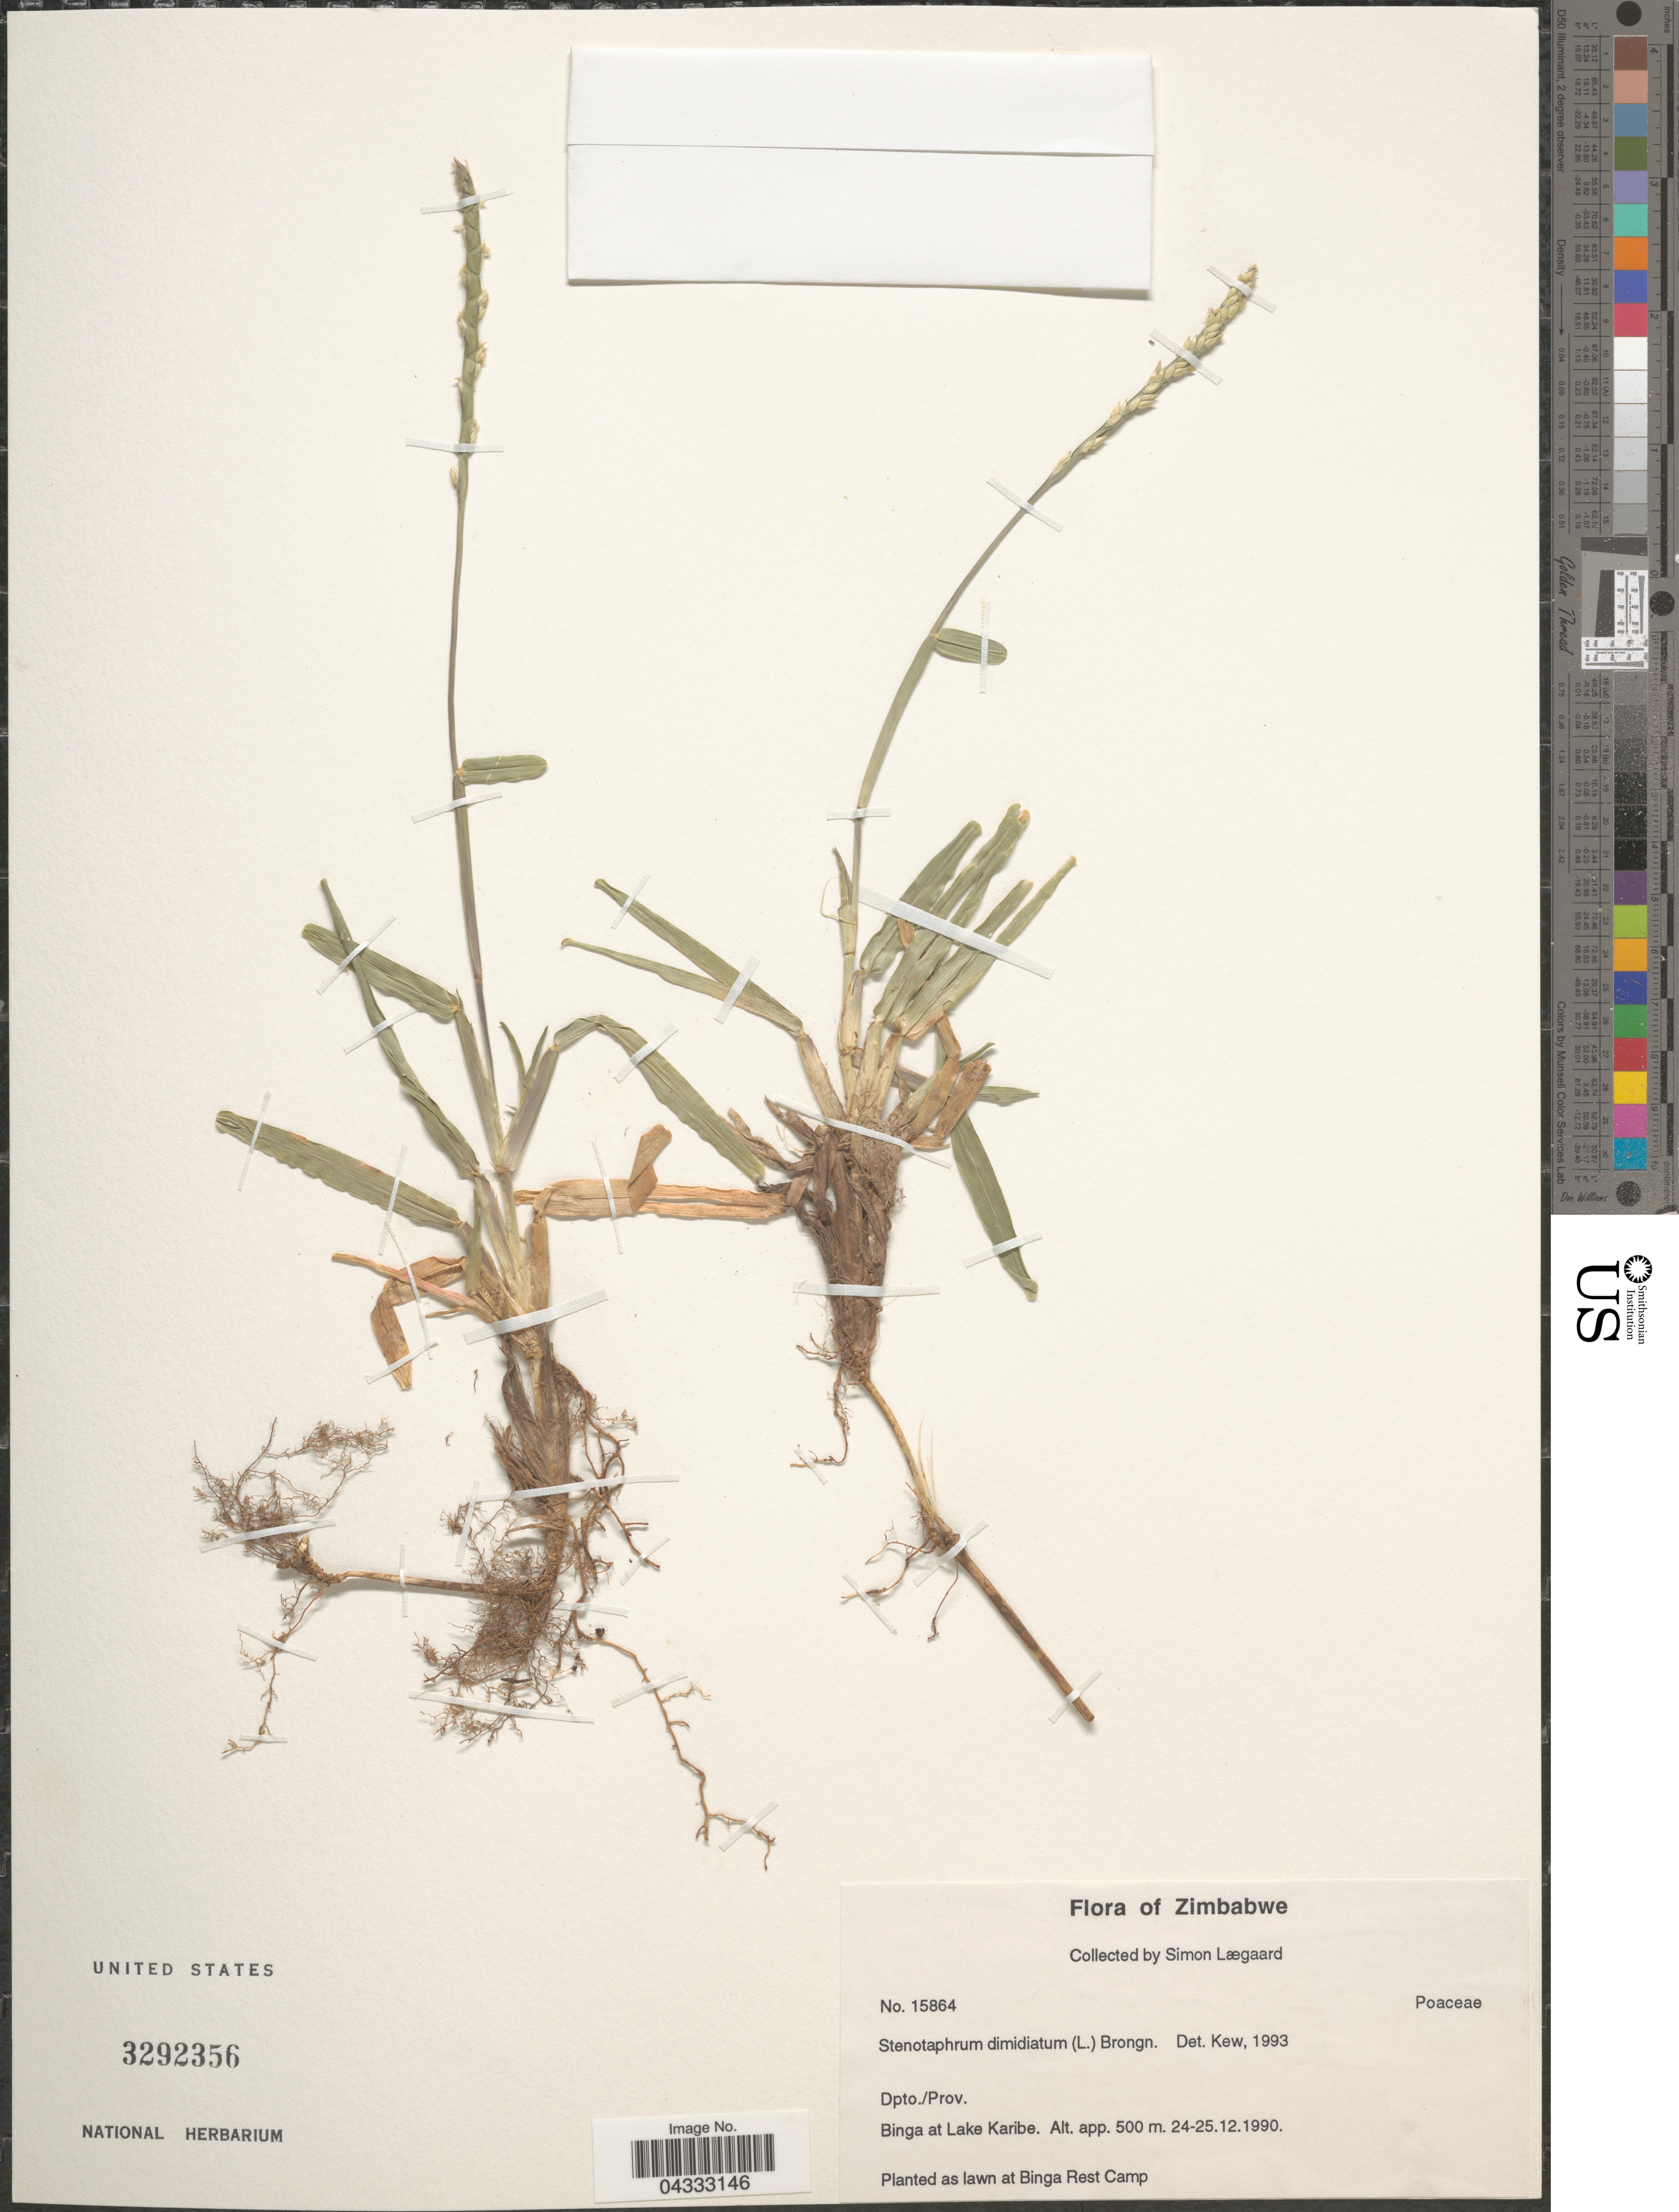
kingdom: Plantae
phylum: Tracheophyta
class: Liliopsida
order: Poales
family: Poaceae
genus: Stenotaphrum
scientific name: Stenotaphrum dimidiatum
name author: (L.) Brongn.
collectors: S. Lægaard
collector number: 15864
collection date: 1990-12-24/1990-12-25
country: Zimbabwe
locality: Dpto./Prov. Binga at Lake Karibe. Binga Rest Camp.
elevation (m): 500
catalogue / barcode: US 3292356